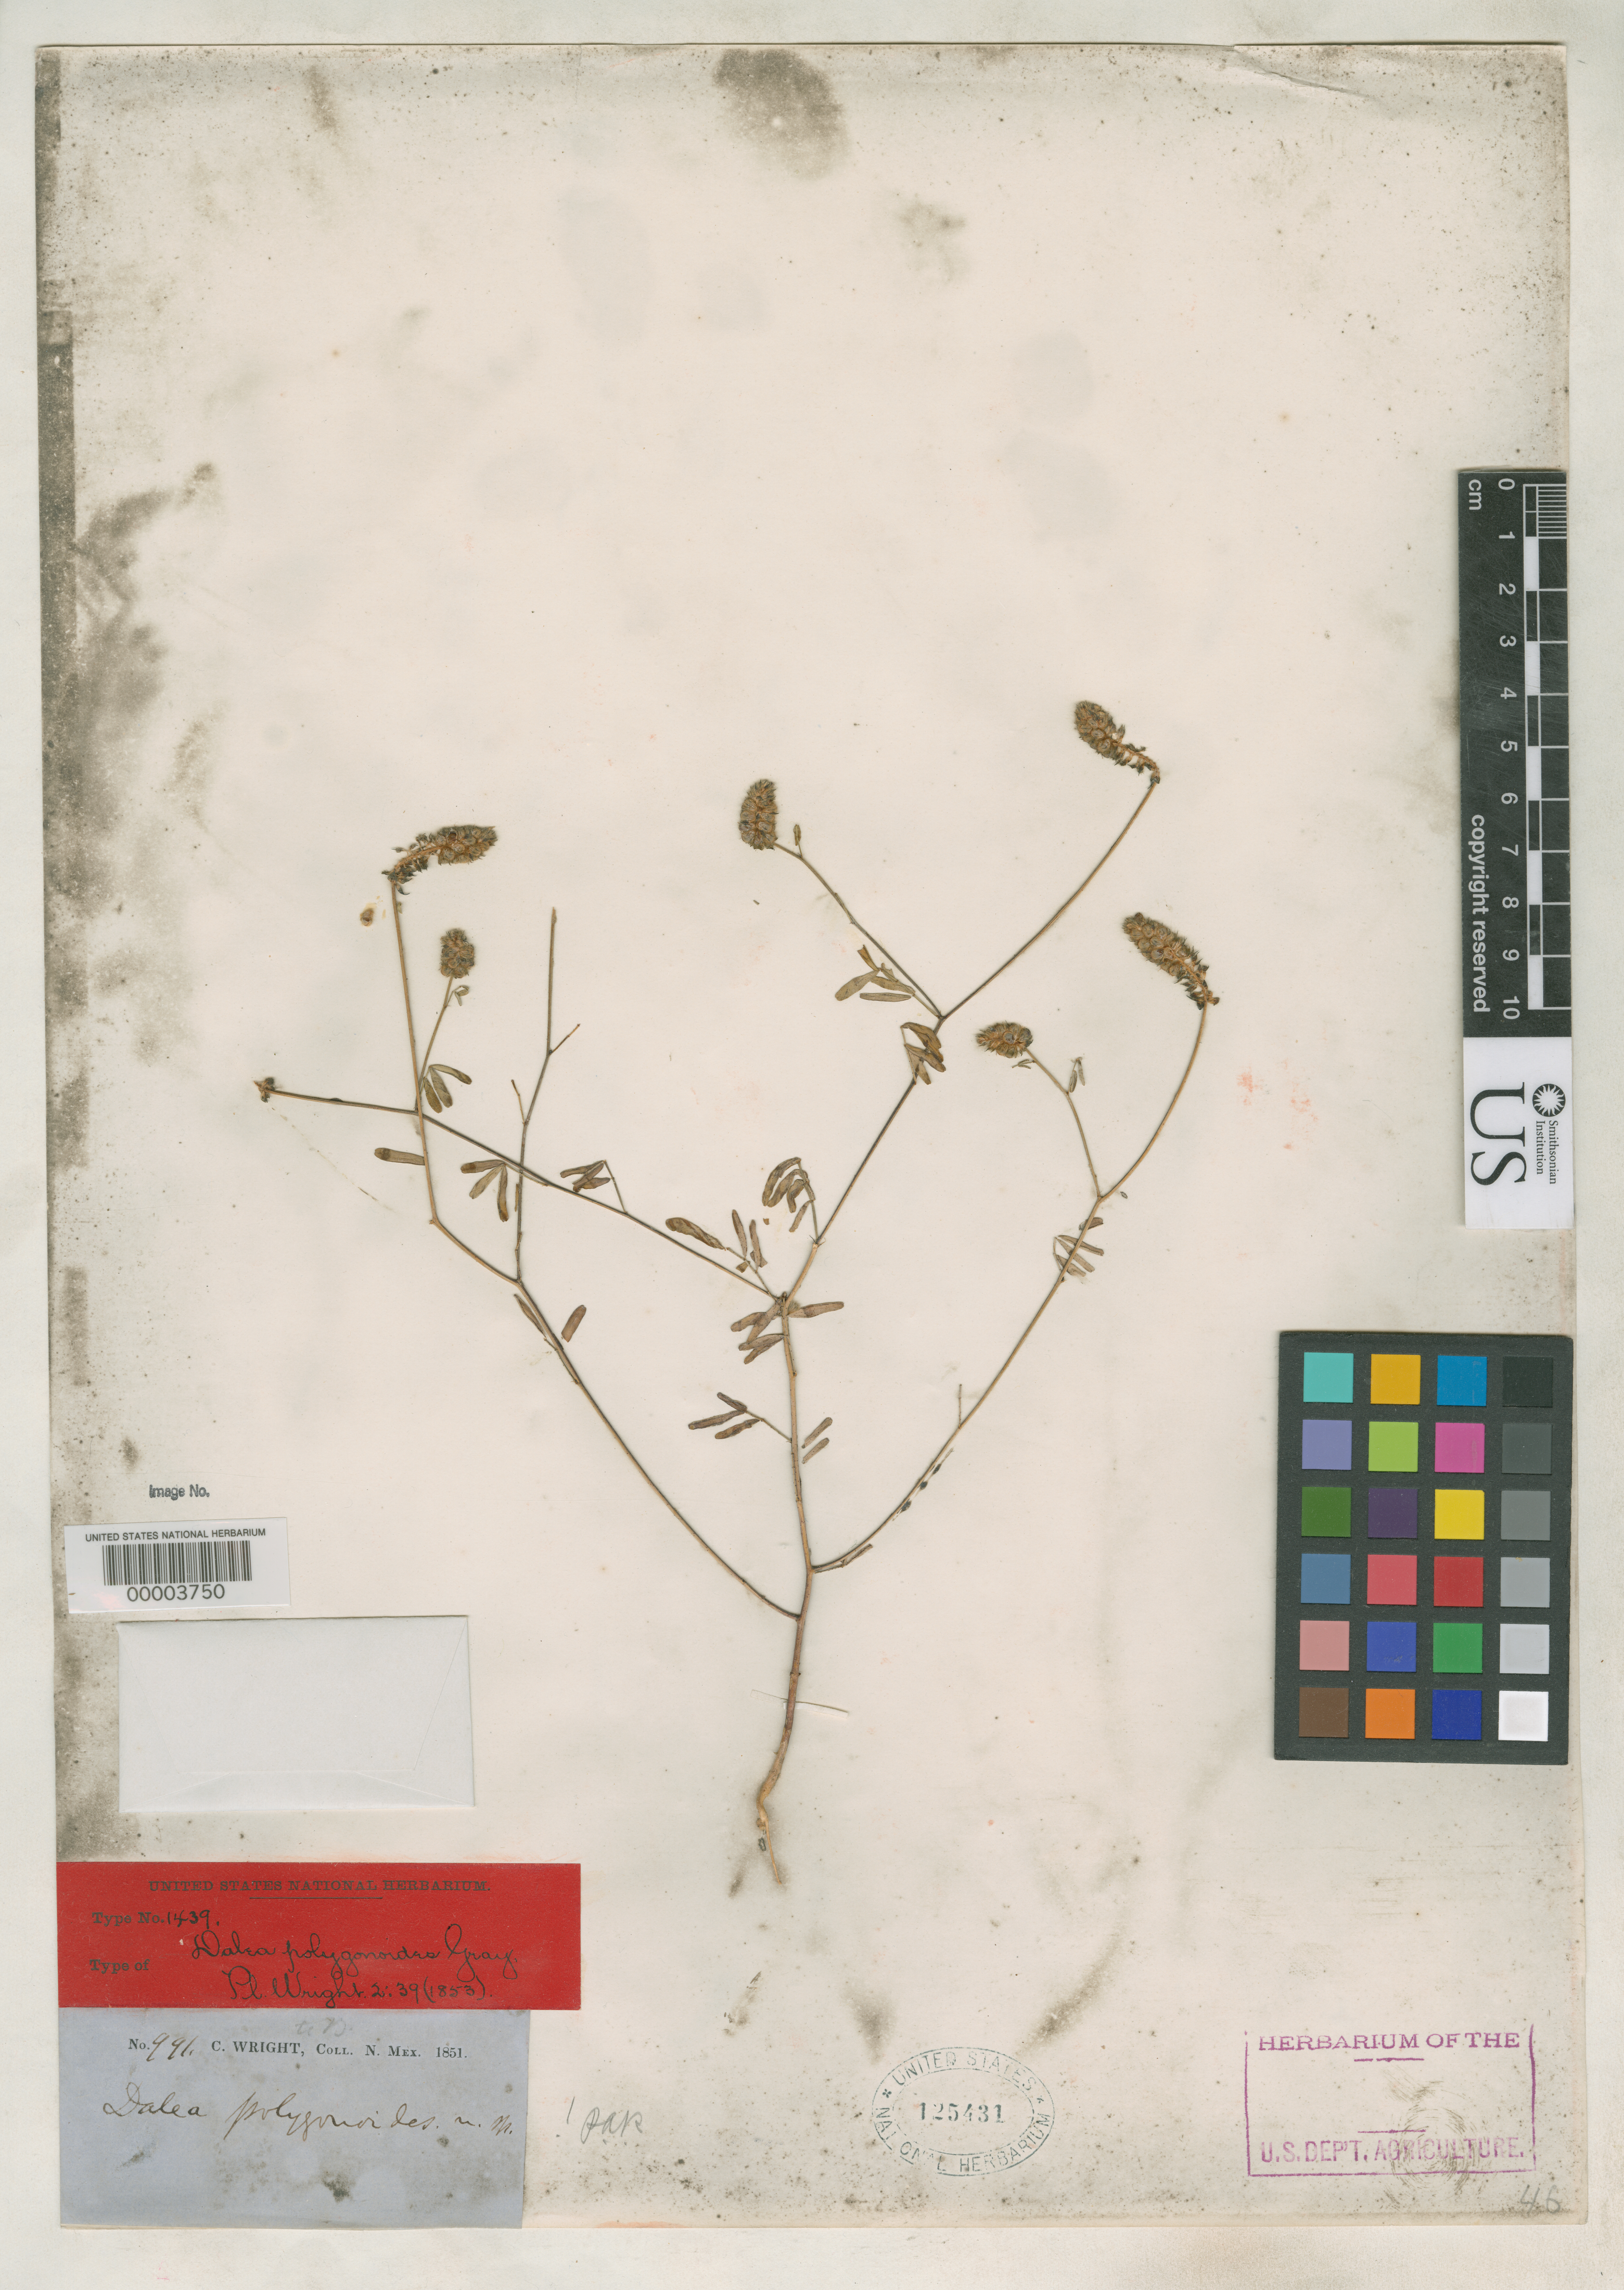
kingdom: Plantae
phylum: Tracheophyta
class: Magnoliopsida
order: Fabales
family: Fabaceae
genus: Dalea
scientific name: Dalea polygonoides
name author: A. Gray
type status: Type Collection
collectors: C. Wright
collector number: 991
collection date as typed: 1851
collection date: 1851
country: United States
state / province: New Mexico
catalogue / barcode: US 125431